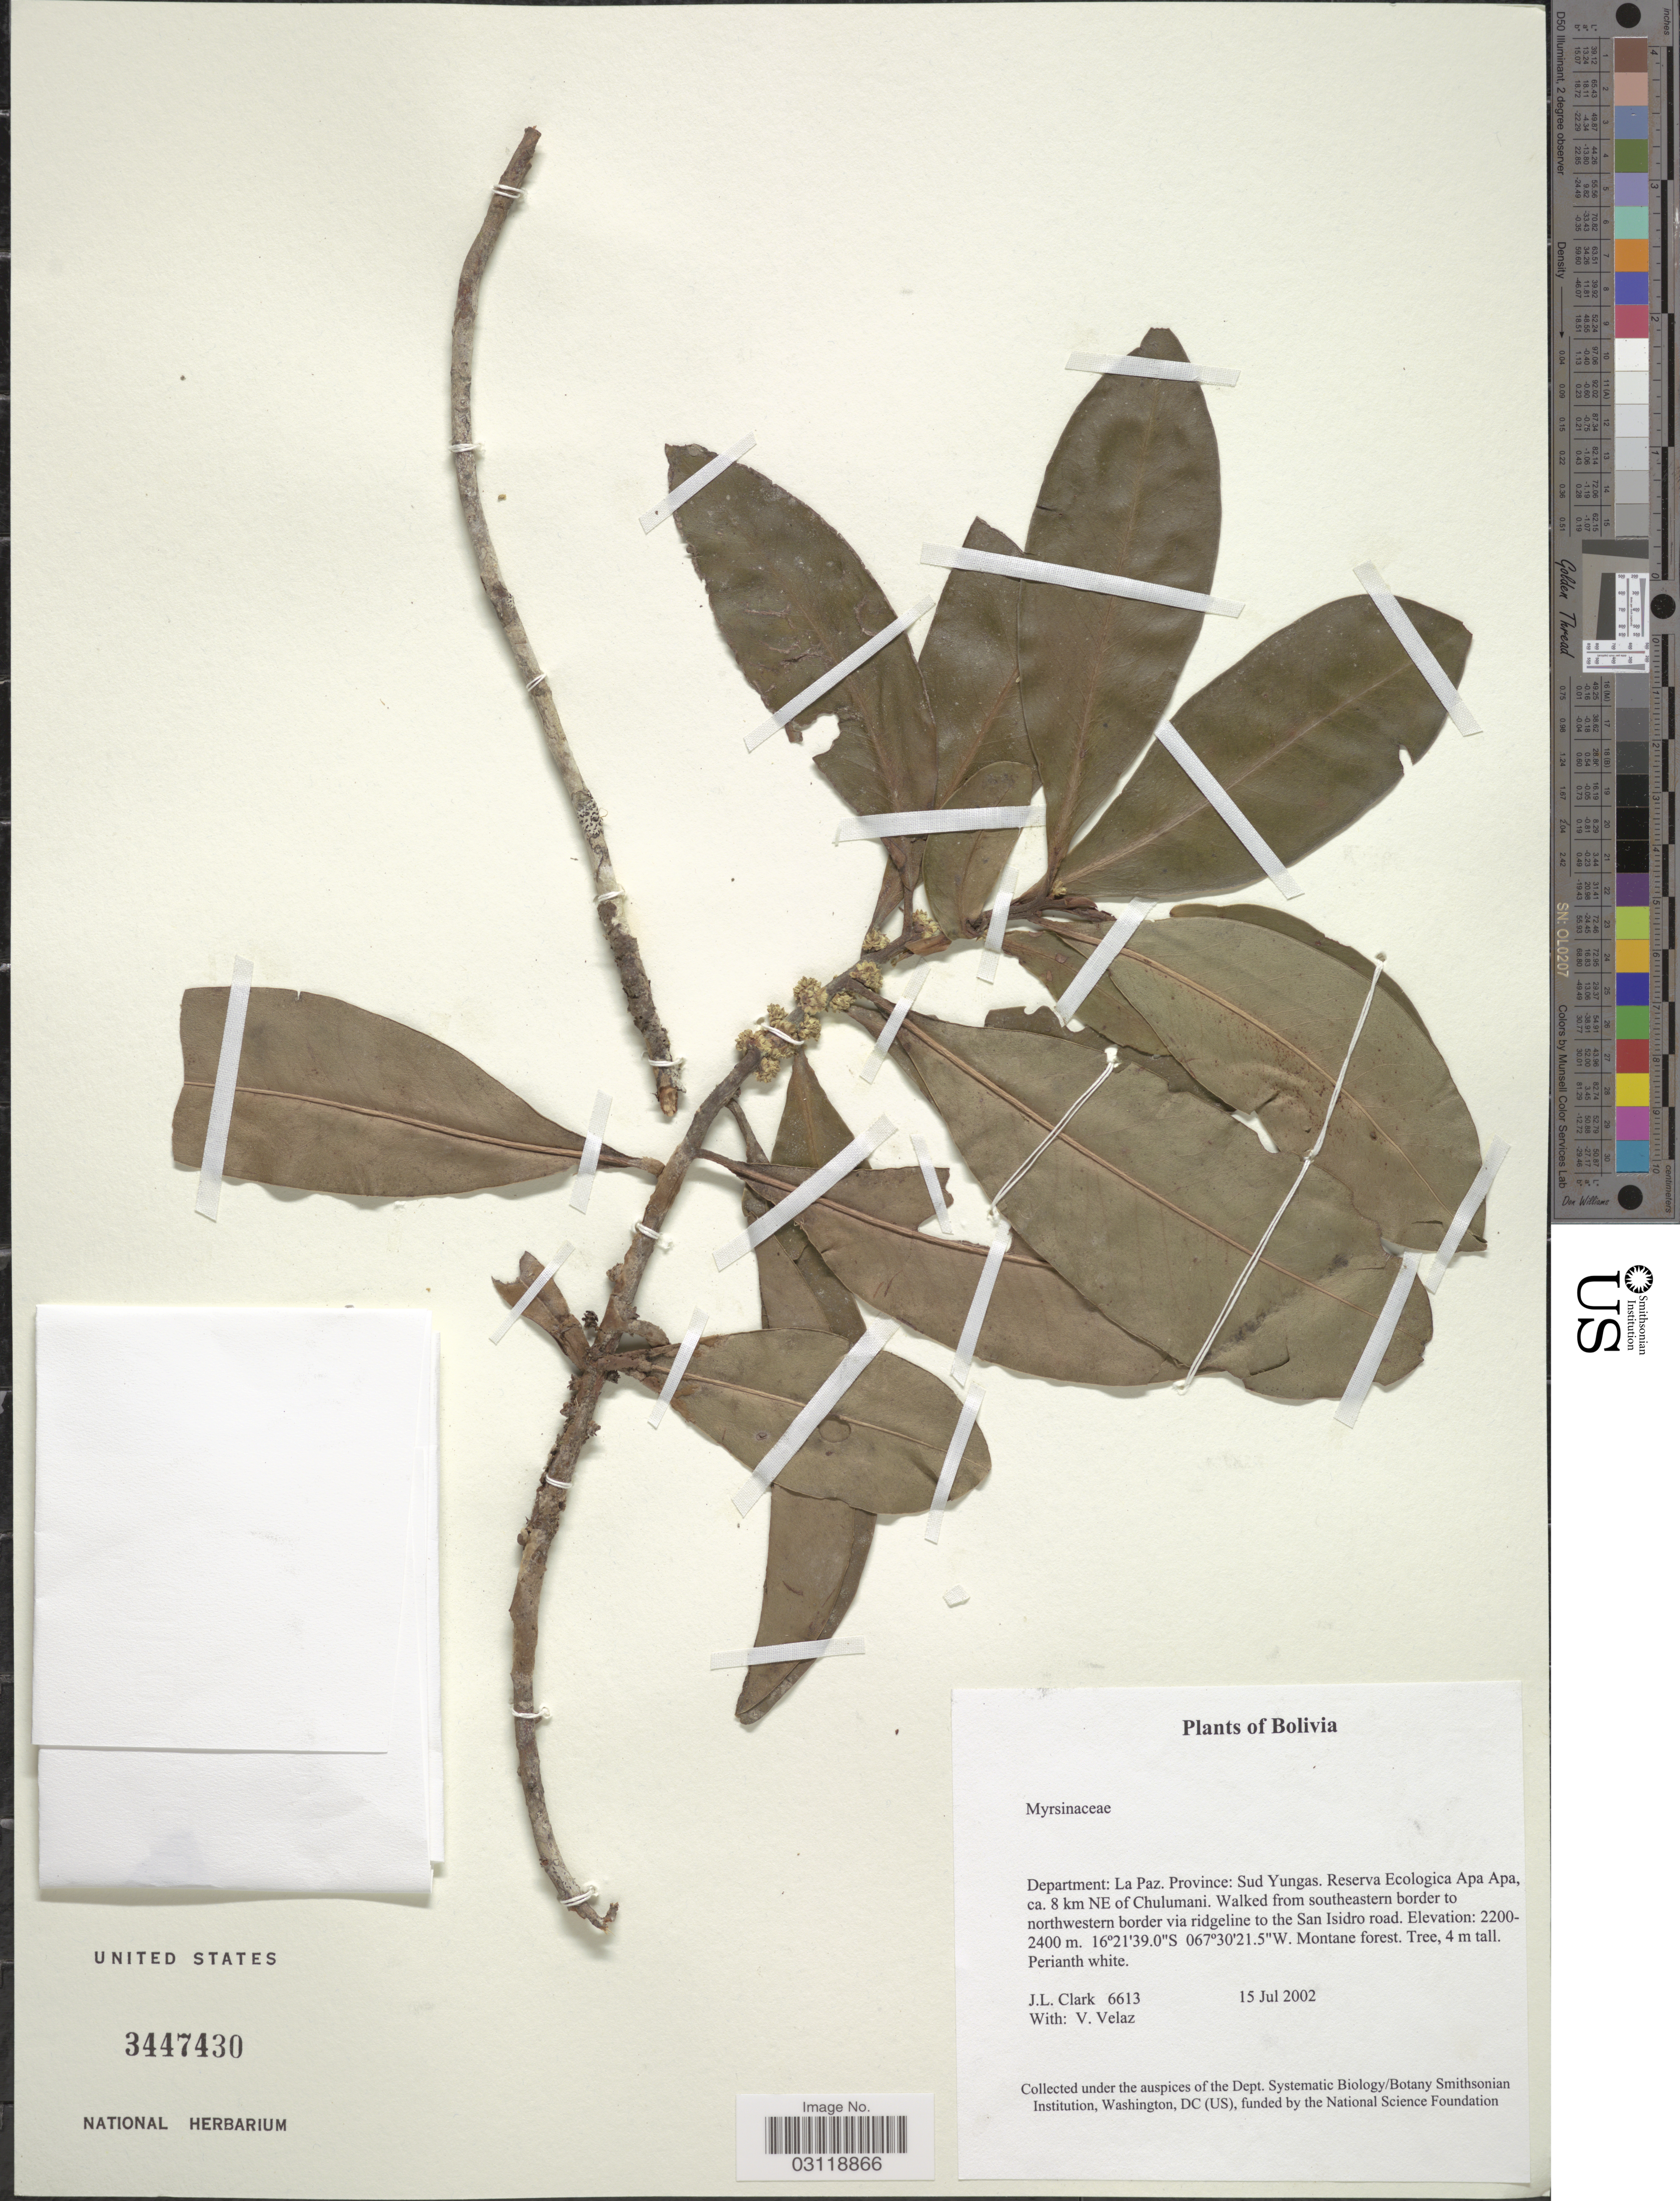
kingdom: Plantae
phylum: Tracheophyta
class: Magnoliopsida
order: Ericales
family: Primulaceae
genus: Rapanea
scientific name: Rapanea sp.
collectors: J. L. Clark & V. Velaz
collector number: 6613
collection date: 2002-07-15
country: Bolivia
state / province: La Paz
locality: Department: La Paz. Province: Sud Yungas. Reserva Ecologica Apa Apa, ca. 8 km NE of Chulumani. Walked from southeastern border to northwestern border via ridgeline to the San Isidro road.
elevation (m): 2200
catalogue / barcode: US 3447430